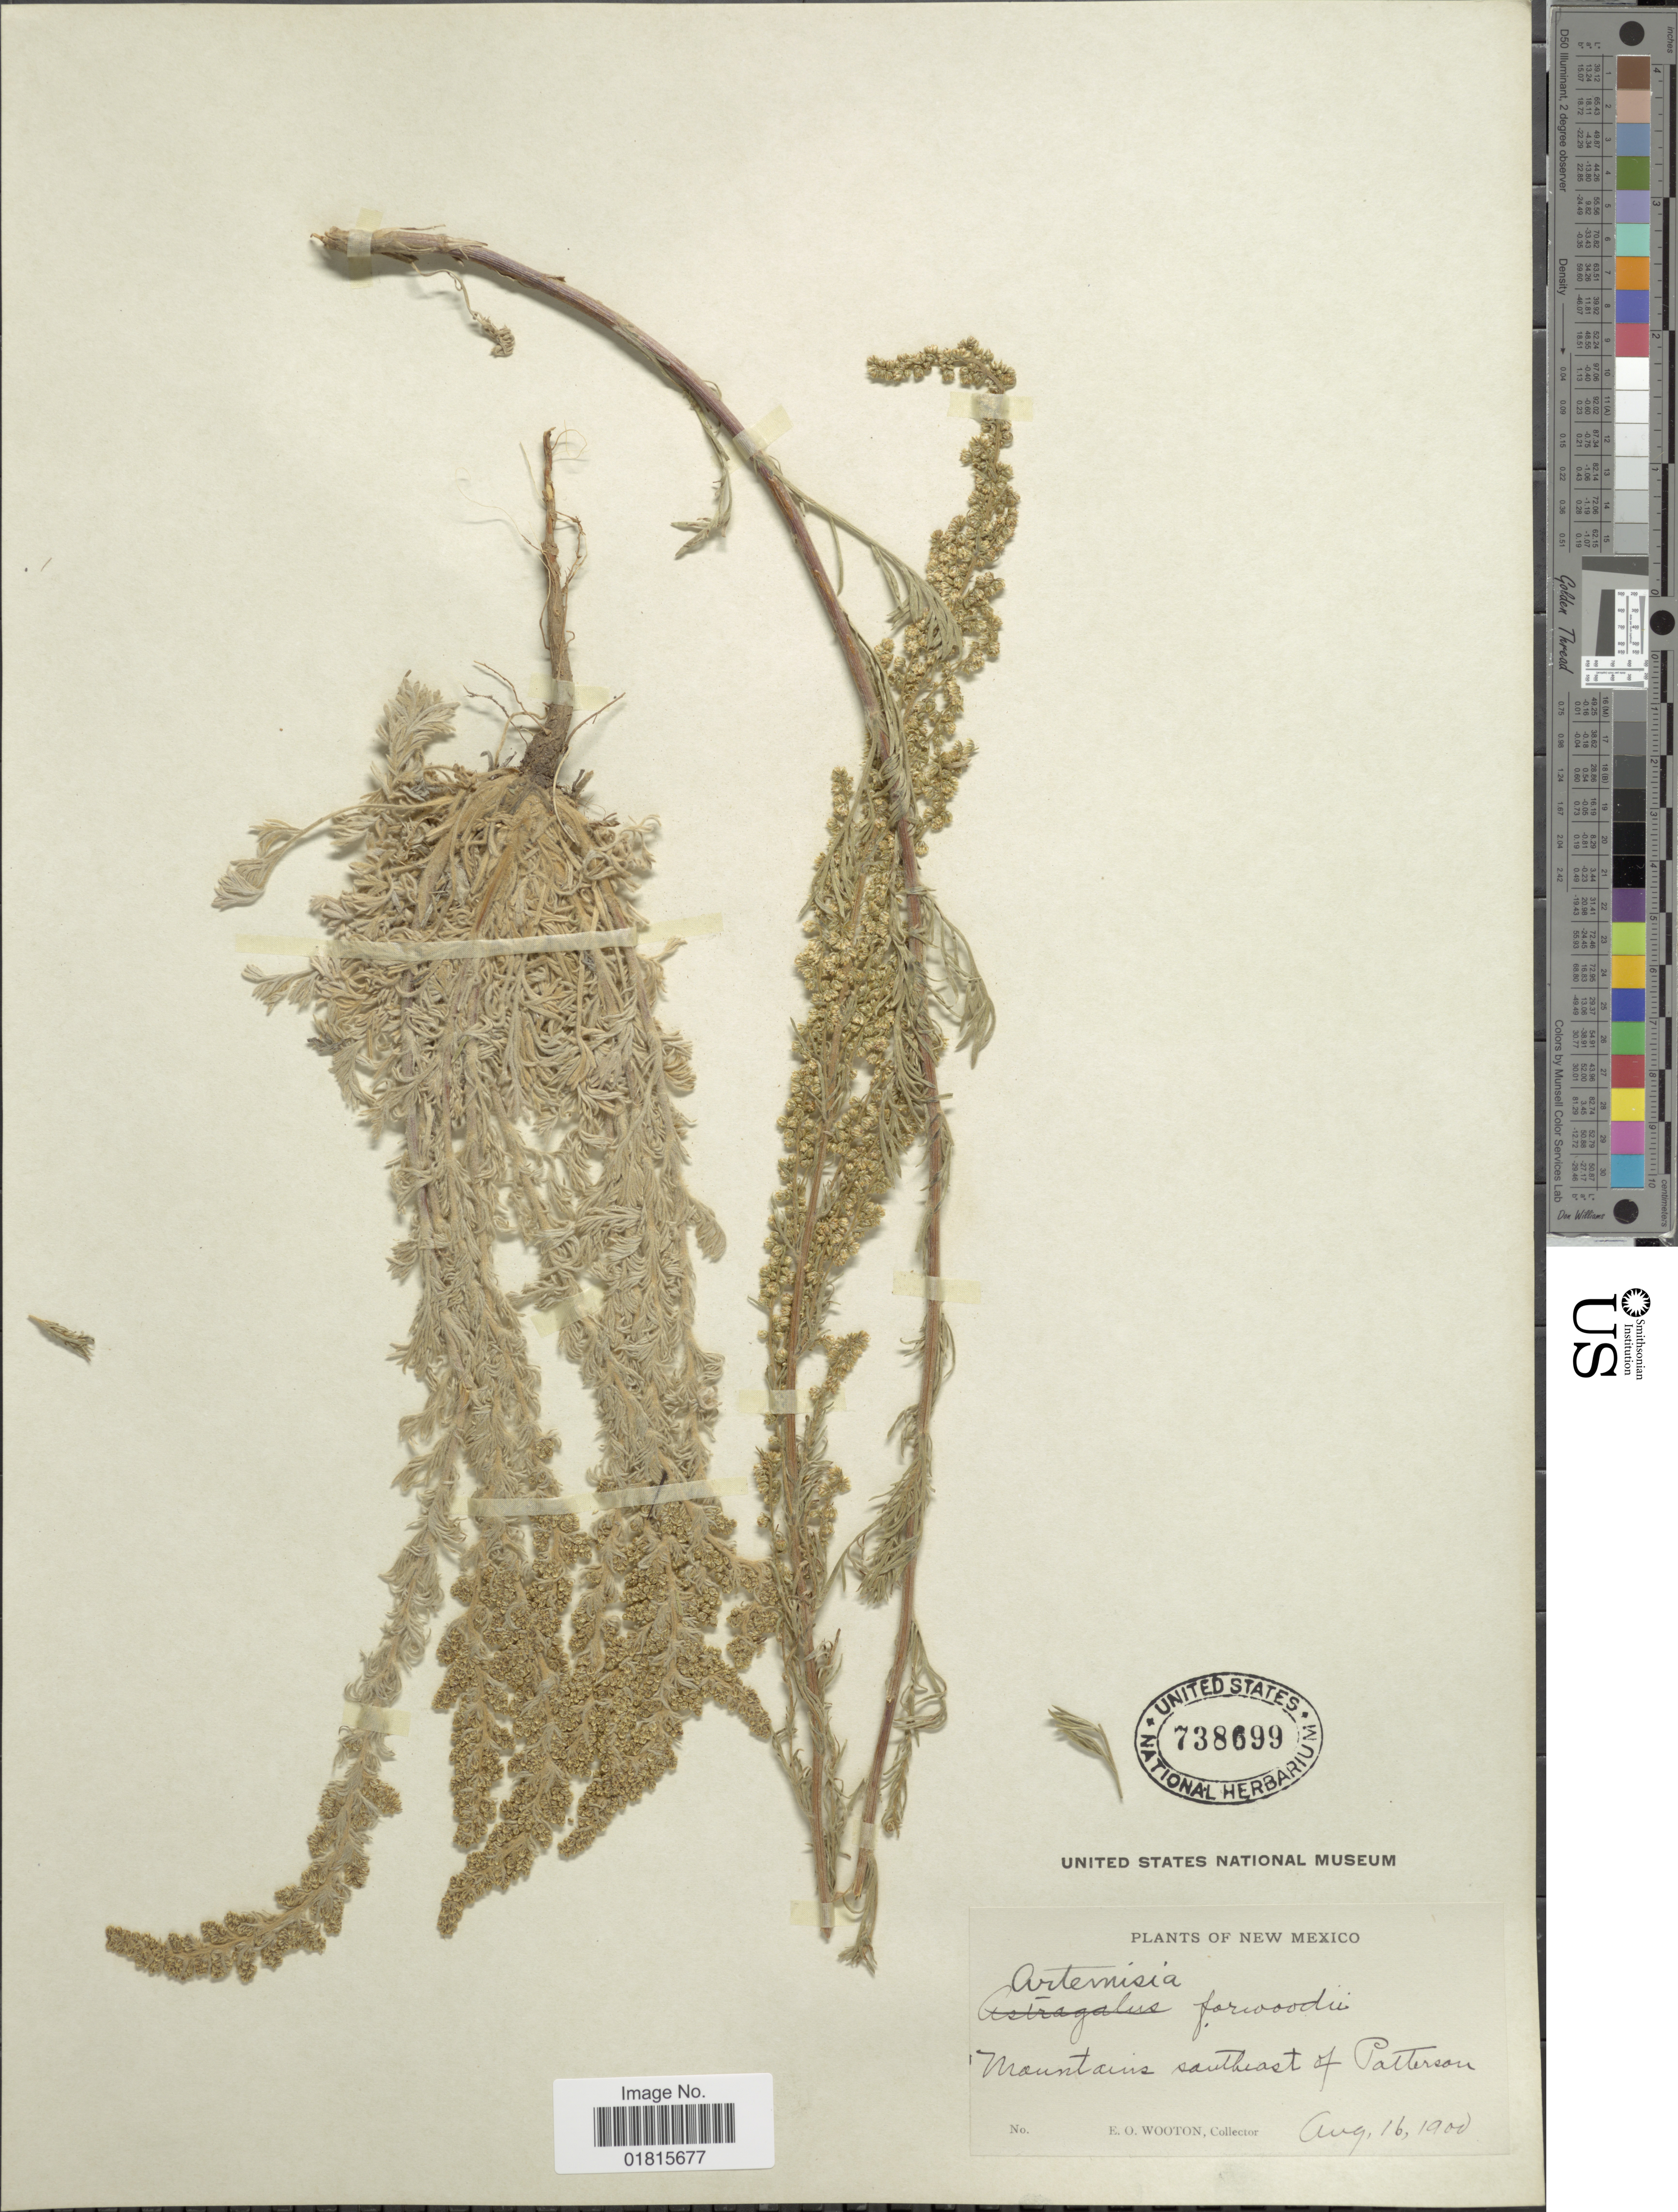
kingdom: Plantae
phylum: Tracheophyta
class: Magnoliopsida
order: Asterales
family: Asteraceae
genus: Artemisia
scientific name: Artemisia frigida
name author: Willd.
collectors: E. O. Wooton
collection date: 1900-08-16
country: United States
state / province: New Mexico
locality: Mountains southeast of Patterson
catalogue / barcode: US 738699